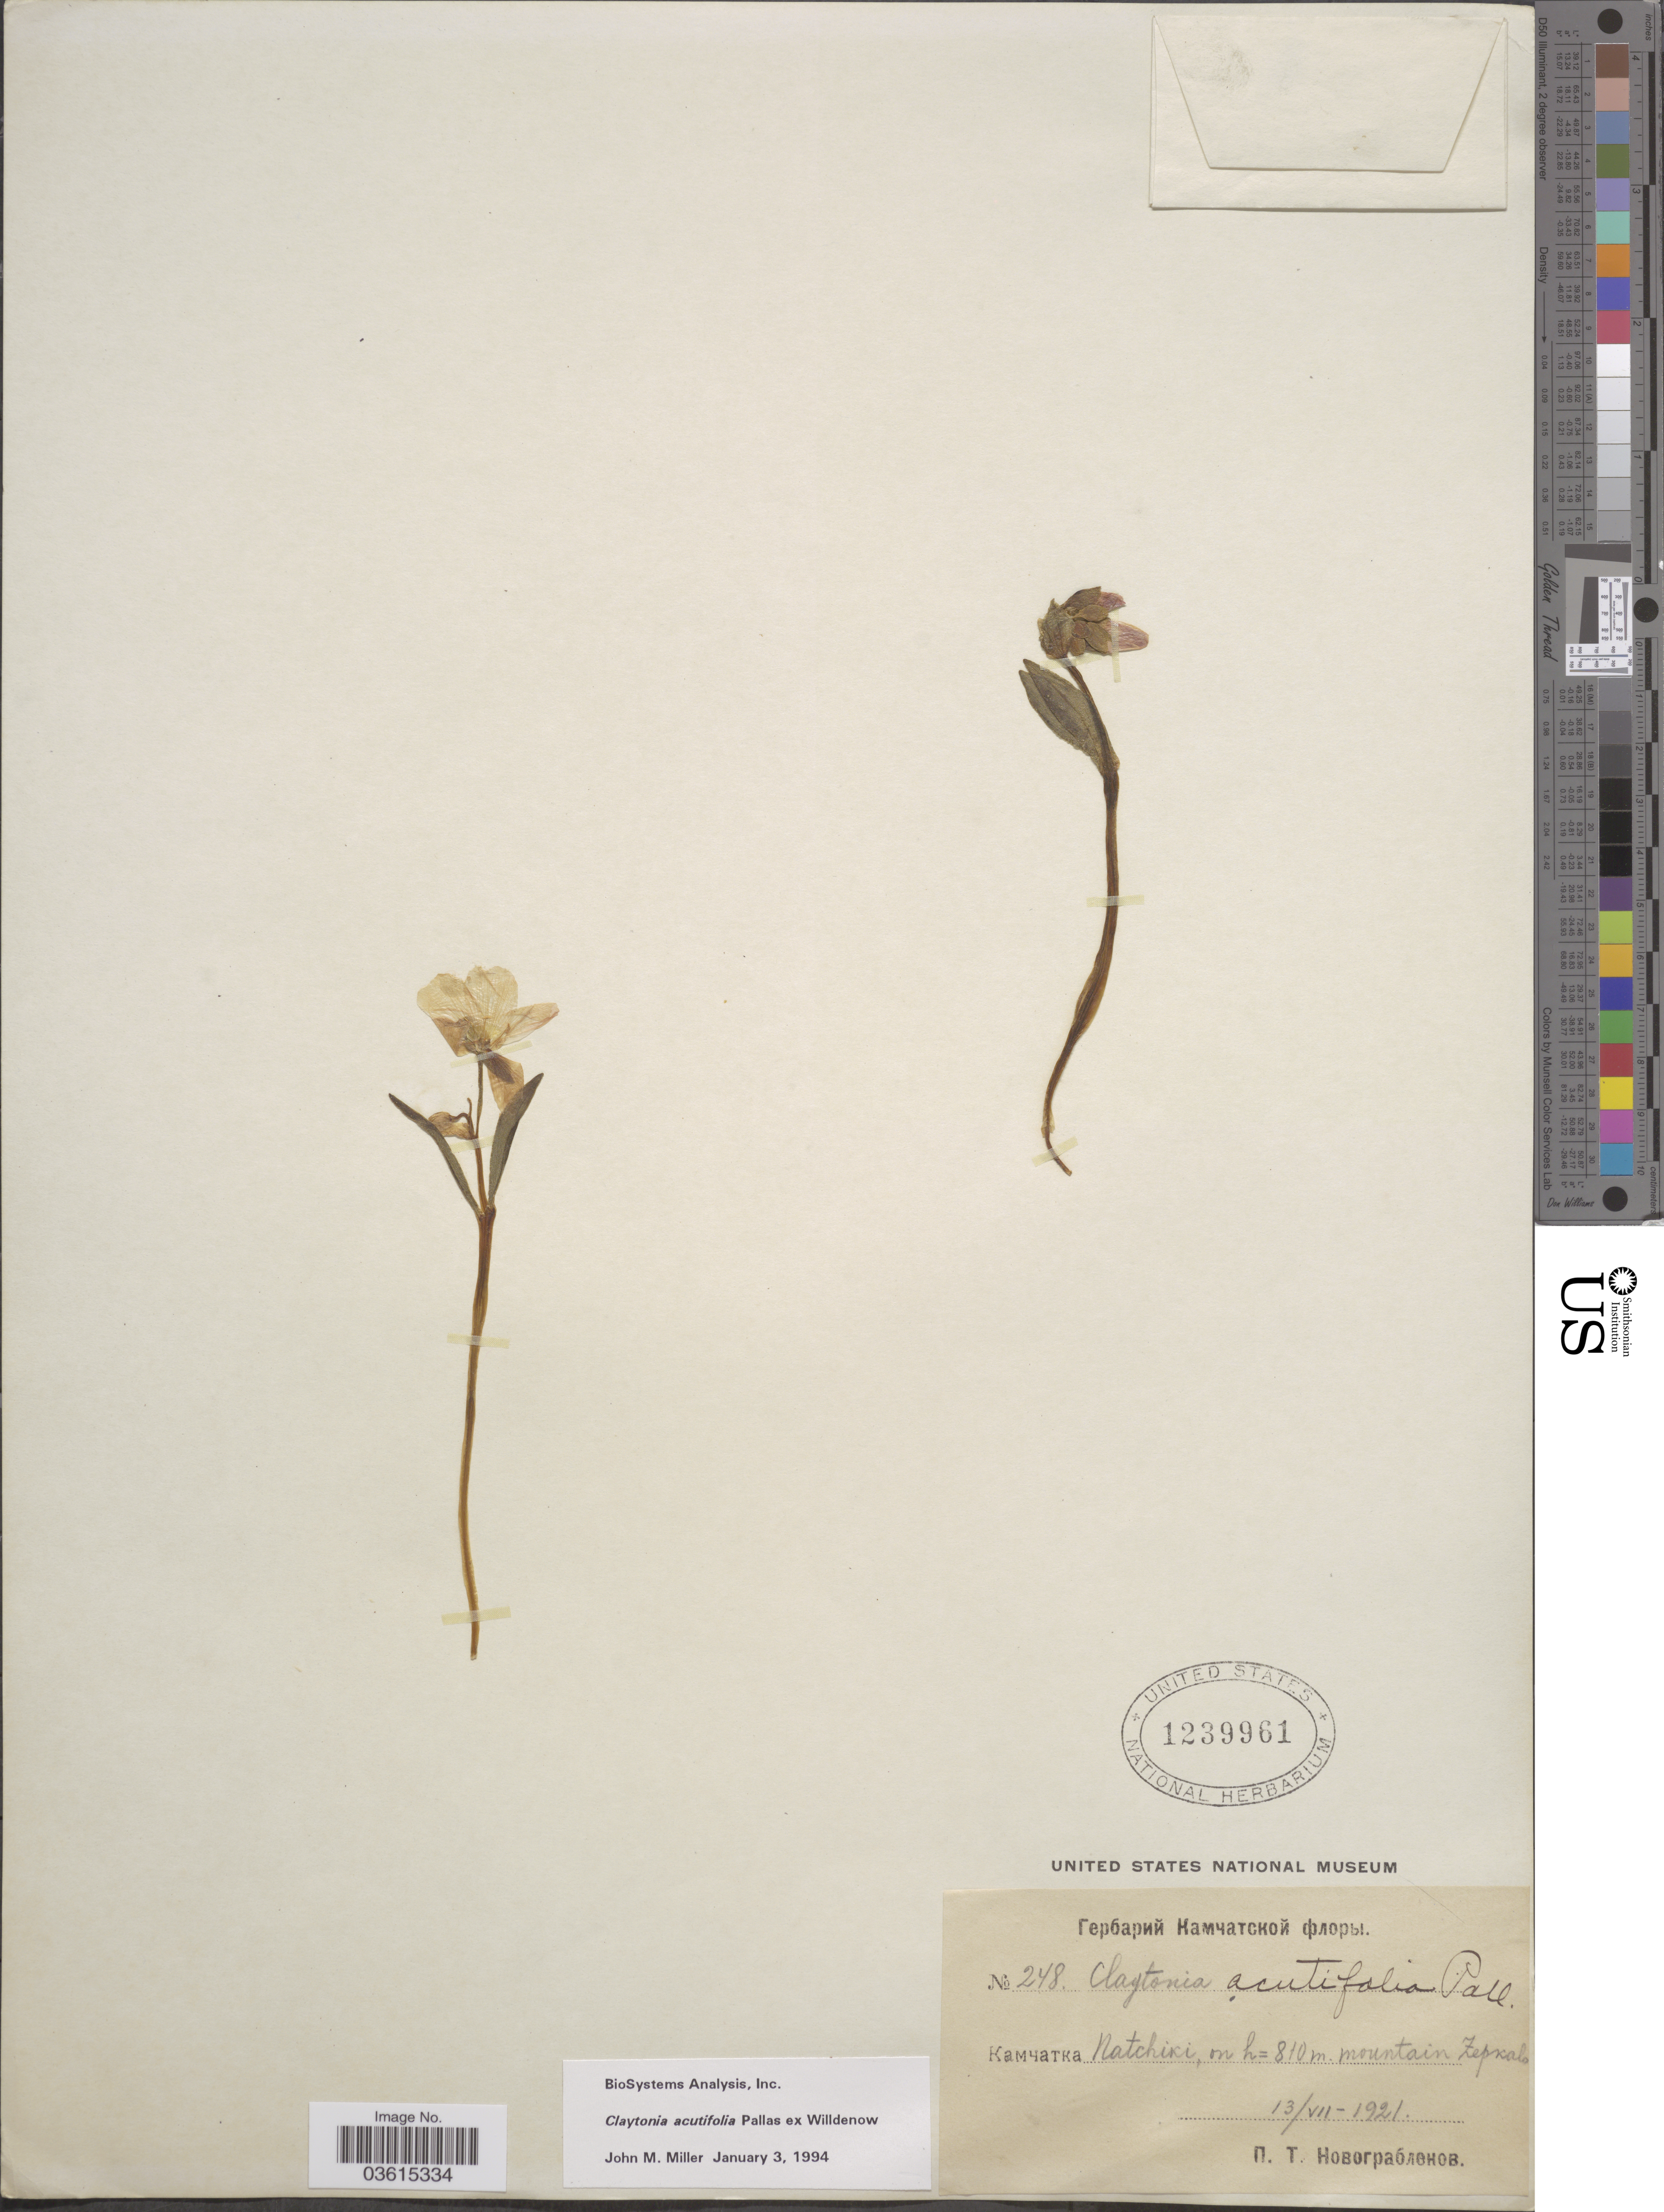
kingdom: Plantae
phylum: Tracheophyta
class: Magnoliopsida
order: Caryophyllales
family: Montiaceae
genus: Claytonia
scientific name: Claytonia acutifolia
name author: Pall. ex Willd.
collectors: P. Novograblenov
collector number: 248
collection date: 1921-07-13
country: Russian Federation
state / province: Kamchatka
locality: Natchiki. Mountain Zepkalo.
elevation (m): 810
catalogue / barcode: US 1239961